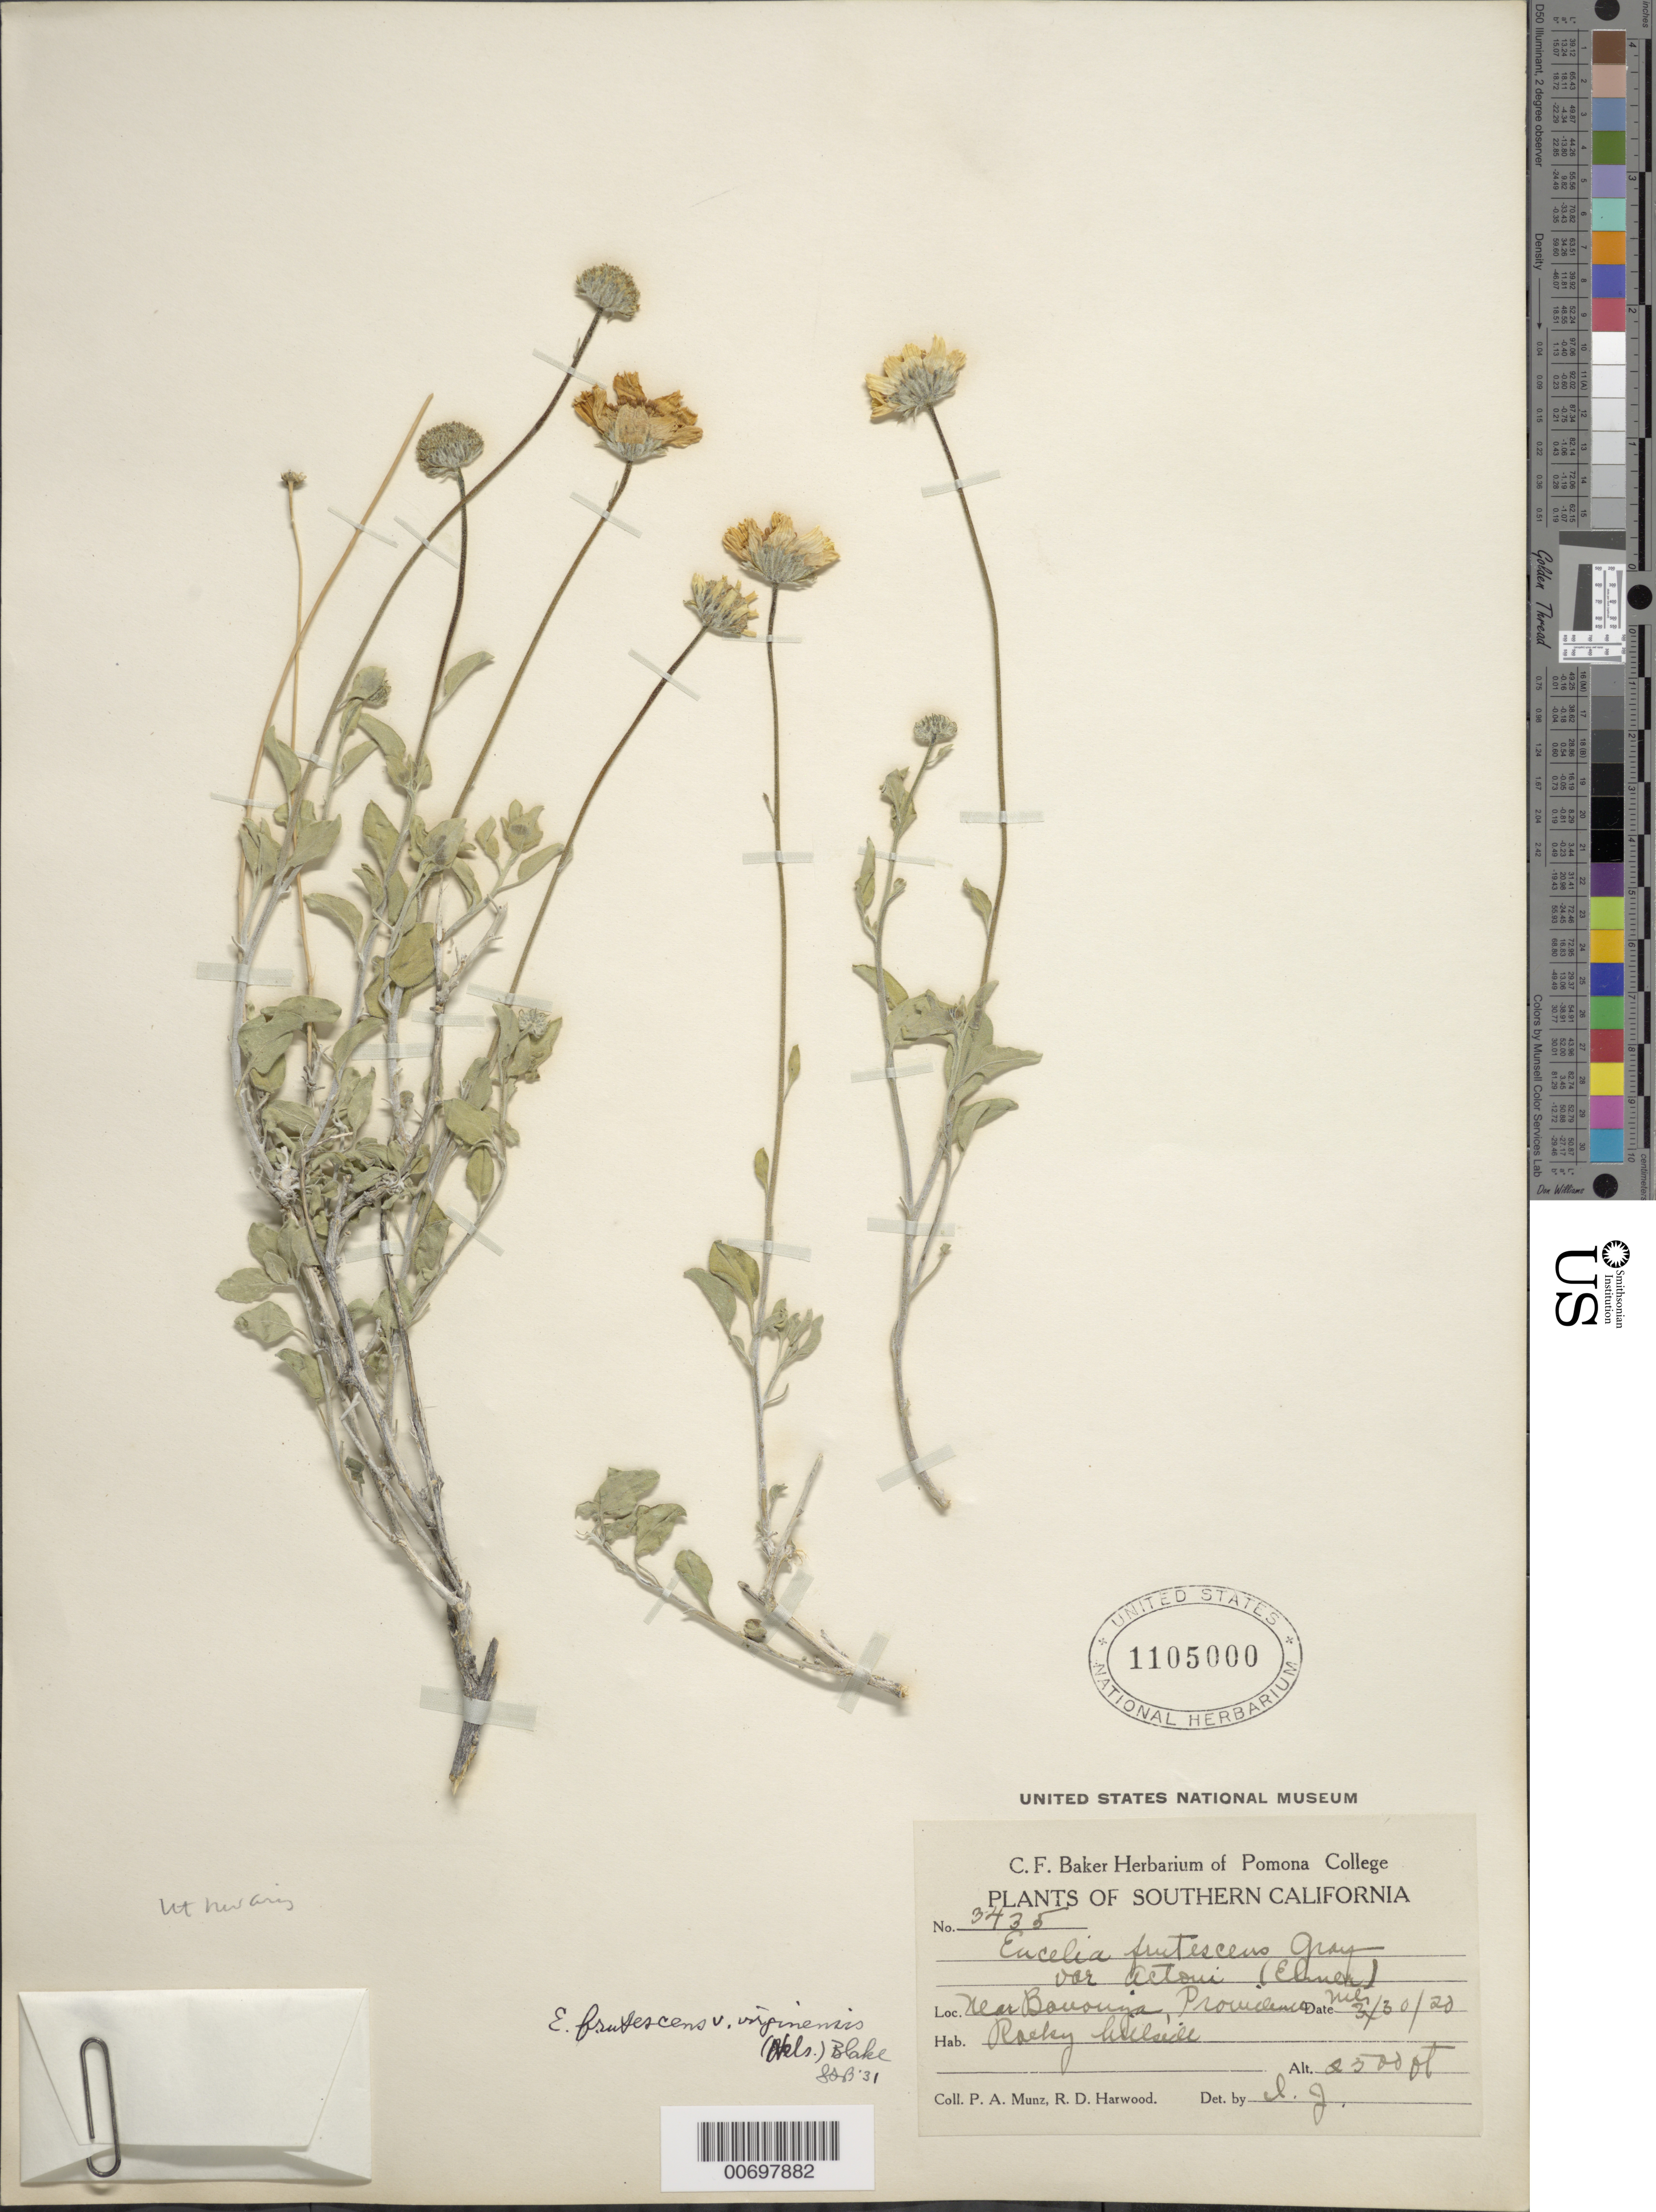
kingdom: Plantae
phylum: Tracheophyta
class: Magnoliopsida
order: Asterales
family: Asteraceae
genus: Encelia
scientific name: Encelia frutescens var. virginensis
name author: (A. Nelson) S.F. Blake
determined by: Blake, Sydney F.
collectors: P. A. Munz & R. Harwood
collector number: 3435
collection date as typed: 30 Mar 1920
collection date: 1920-03-30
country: United States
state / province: California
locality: Near Bonanza, Providence Mts.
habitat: Rocky hillside.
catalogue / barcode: US 1105000